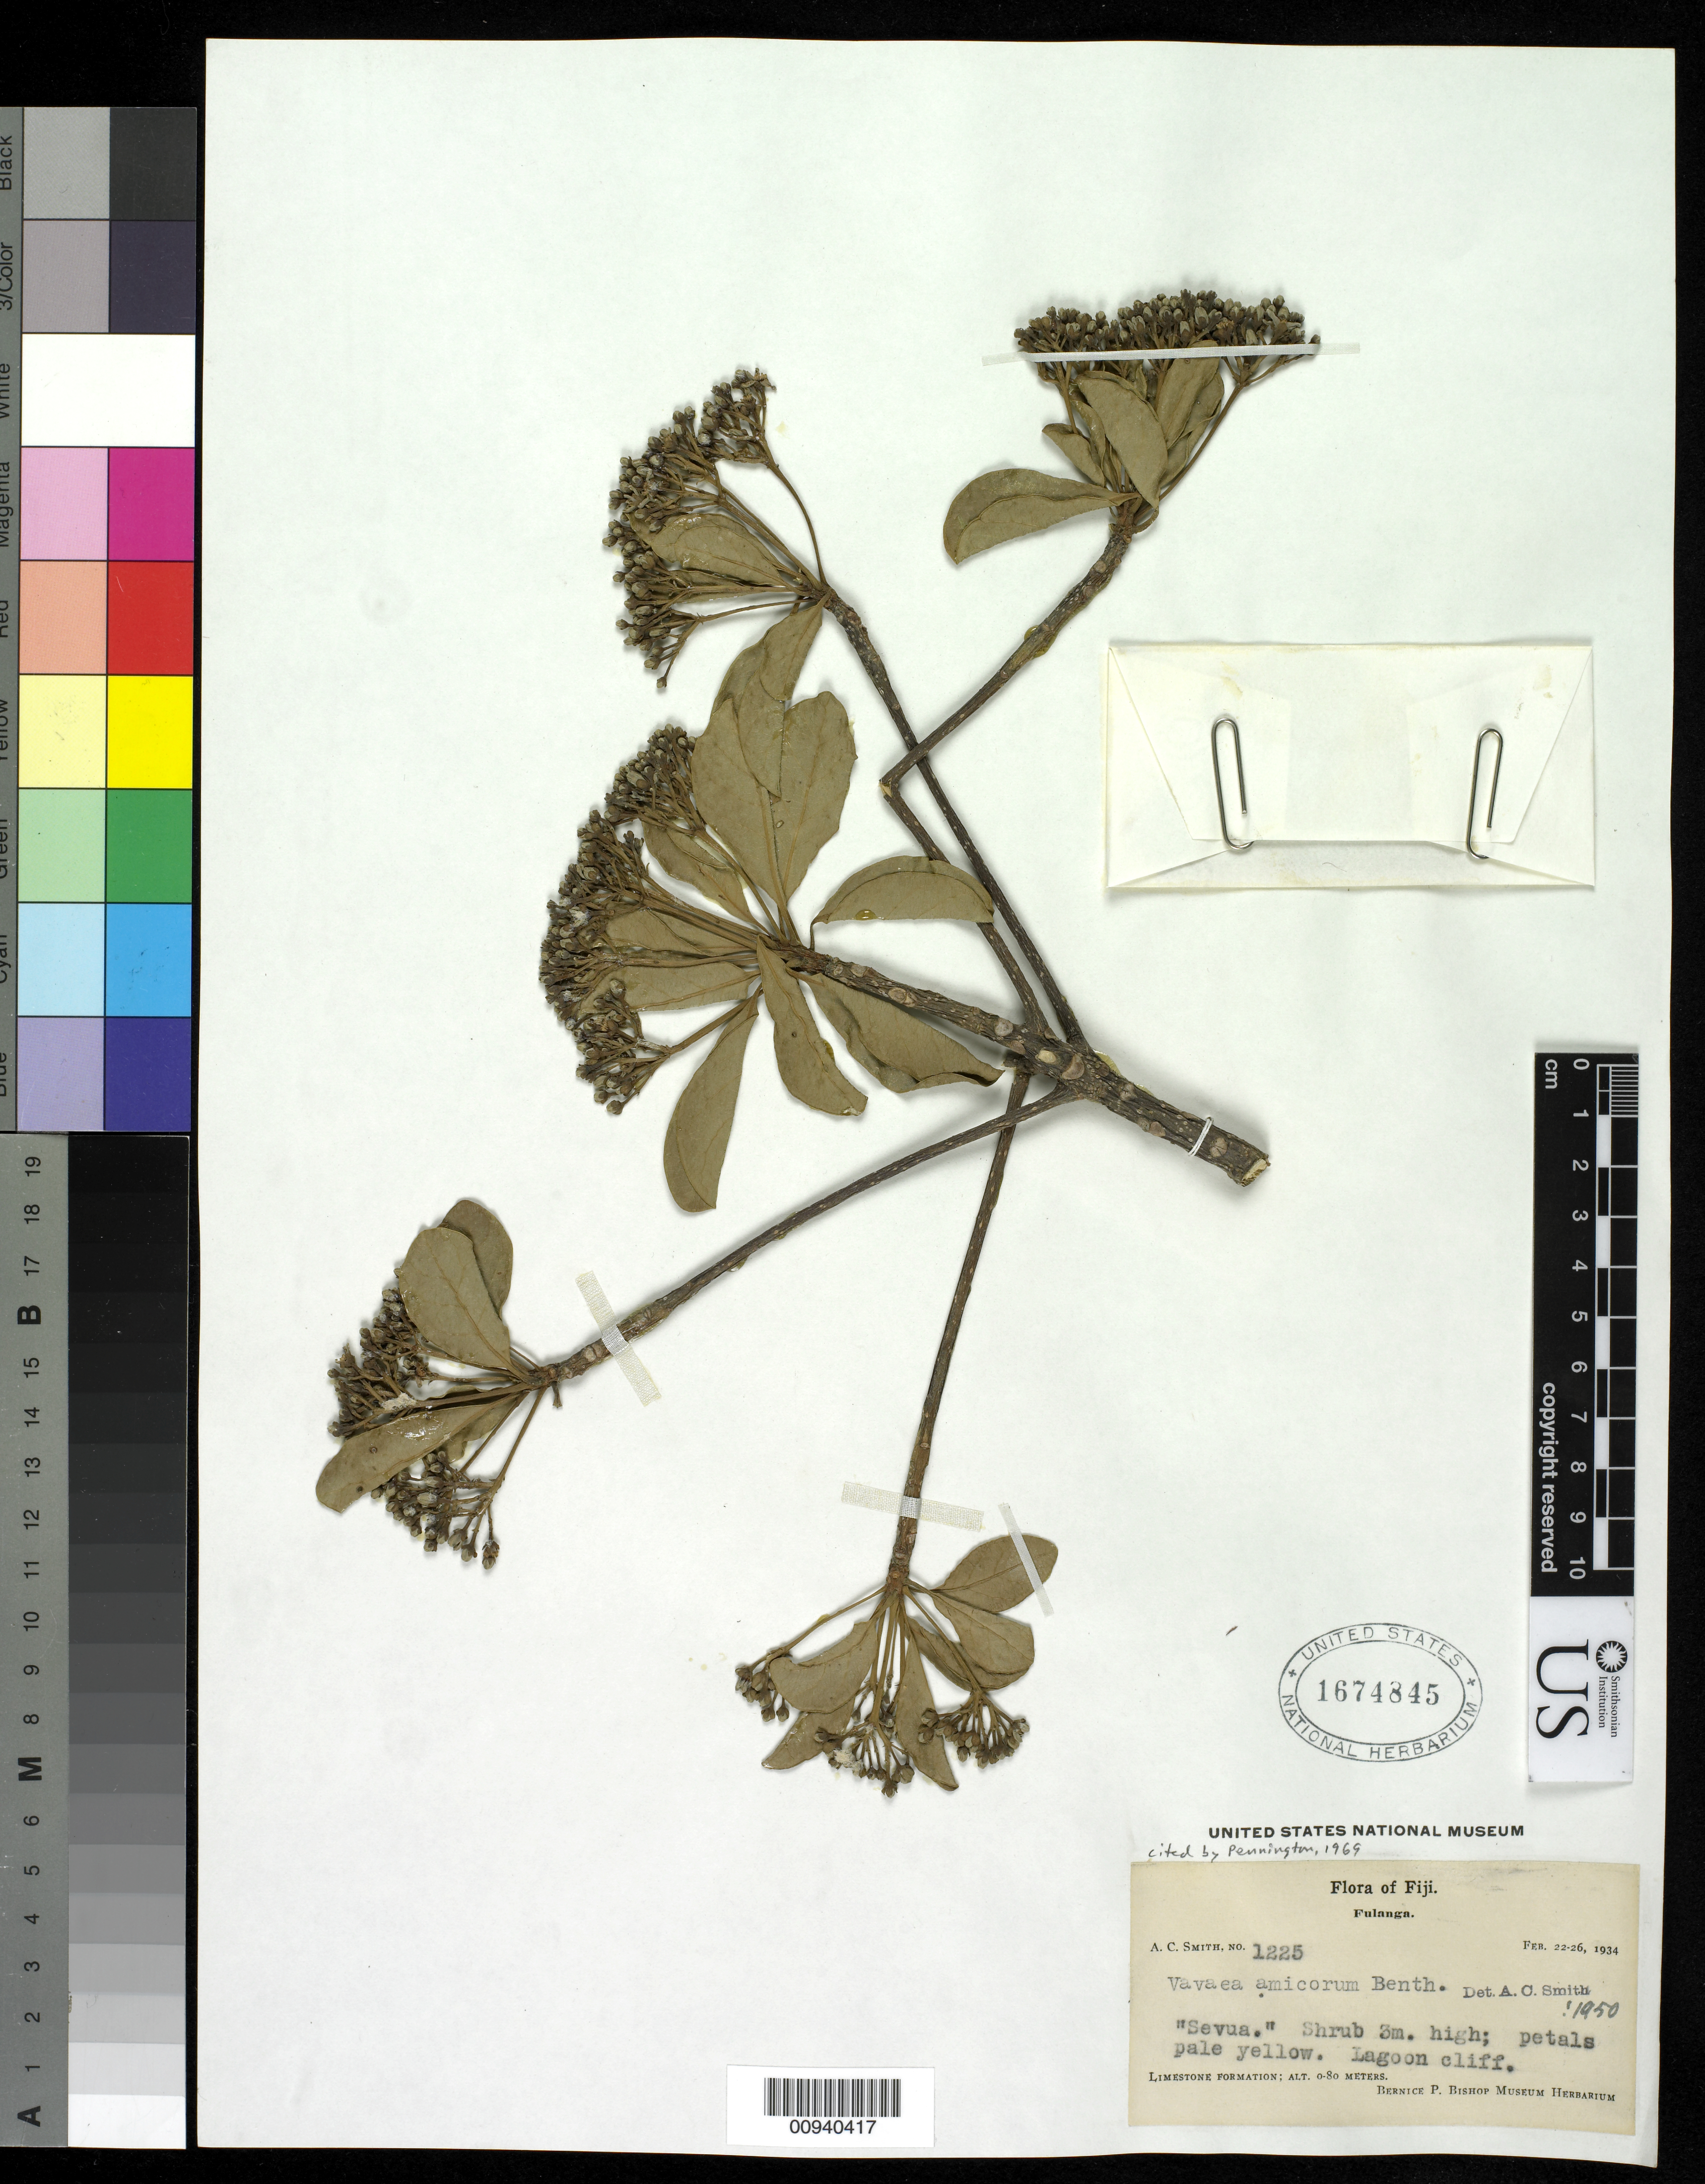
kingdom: Plantae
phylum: Tracheophyta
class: Magnoliopsida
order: Sapindales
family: Meliaceae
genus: Vavaea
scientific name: Vavaea amicorum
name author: Benth.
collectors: C. A. Smith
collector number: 1225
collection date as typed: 22 Feb 1934 to 26 Feb 1934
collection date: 1934-02-22/1934-02-26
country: Fiji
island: Fulaga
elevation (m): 0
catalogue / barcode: US 1674845